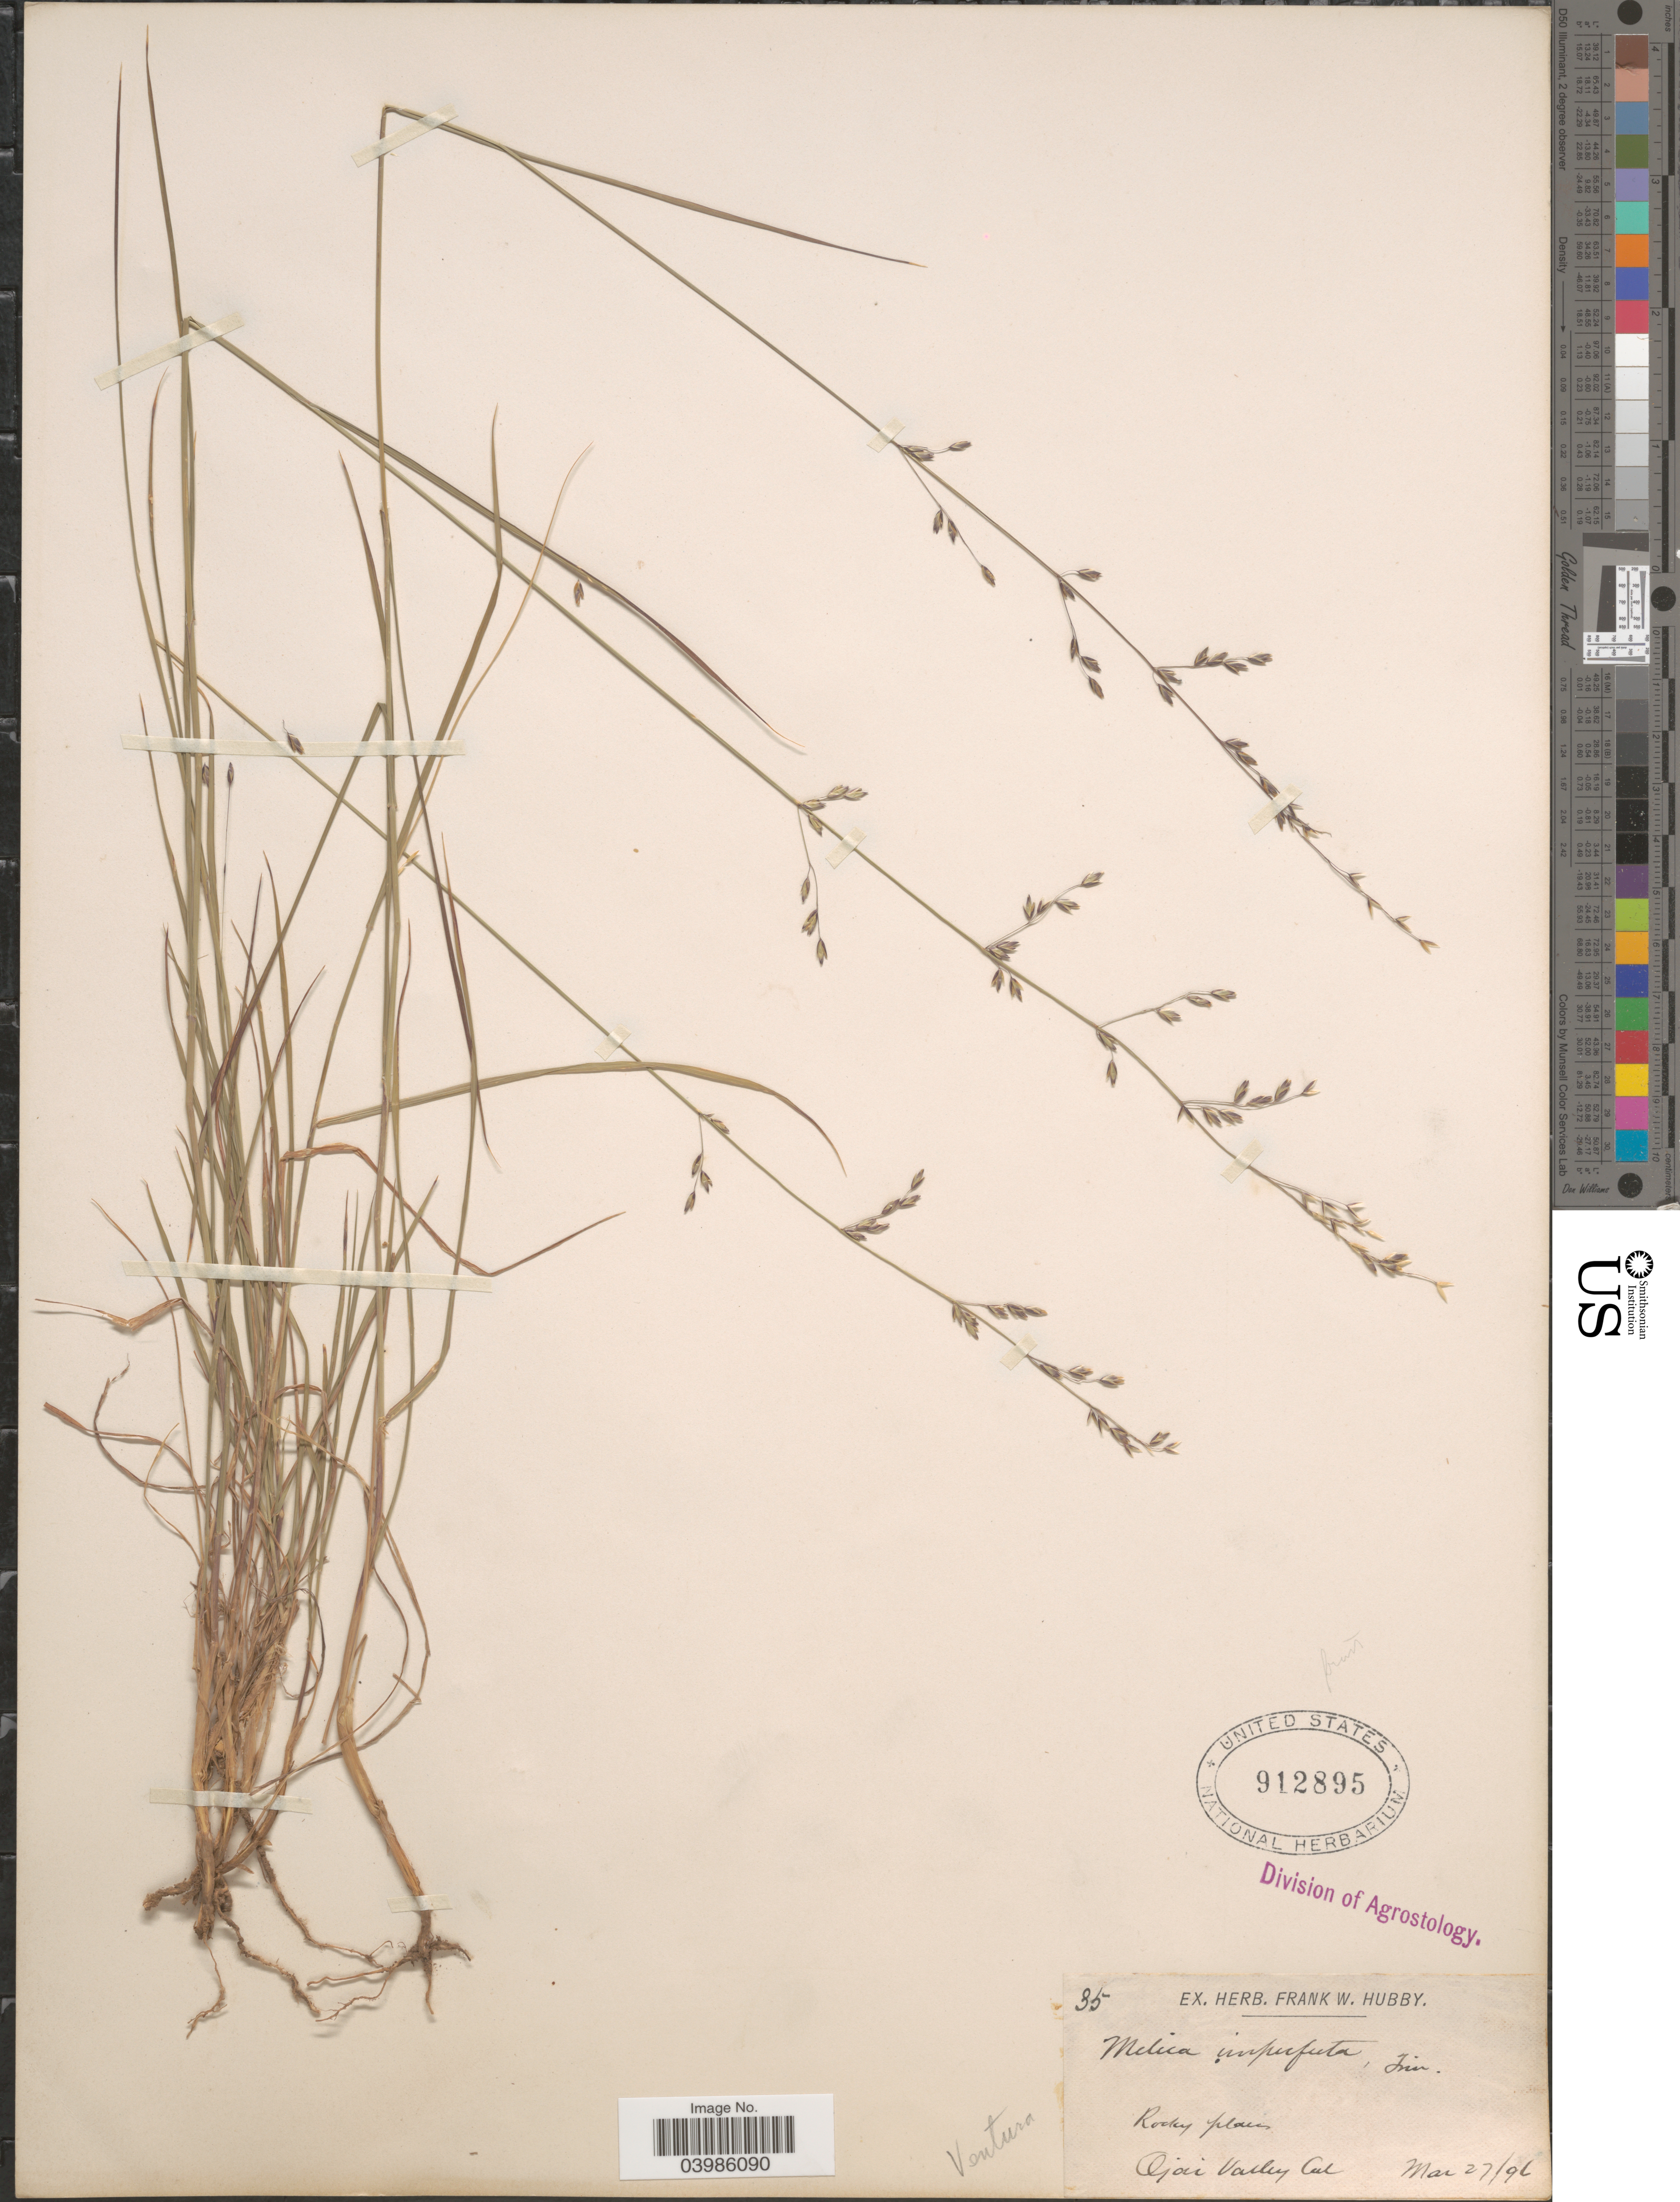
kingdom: Plantae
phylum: Tracheophyta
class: Liliopsida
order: Poales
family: Poaceae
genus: Melica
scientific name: Melica imperfecta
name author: Trin.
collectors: Ex herb. Frank W. Hubby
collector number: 35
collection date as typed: Transcribed d/m/y: 27/3/96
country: United States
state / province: California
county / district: Ventura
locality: Ventura. Ojai Valley.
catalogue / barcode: US 912895